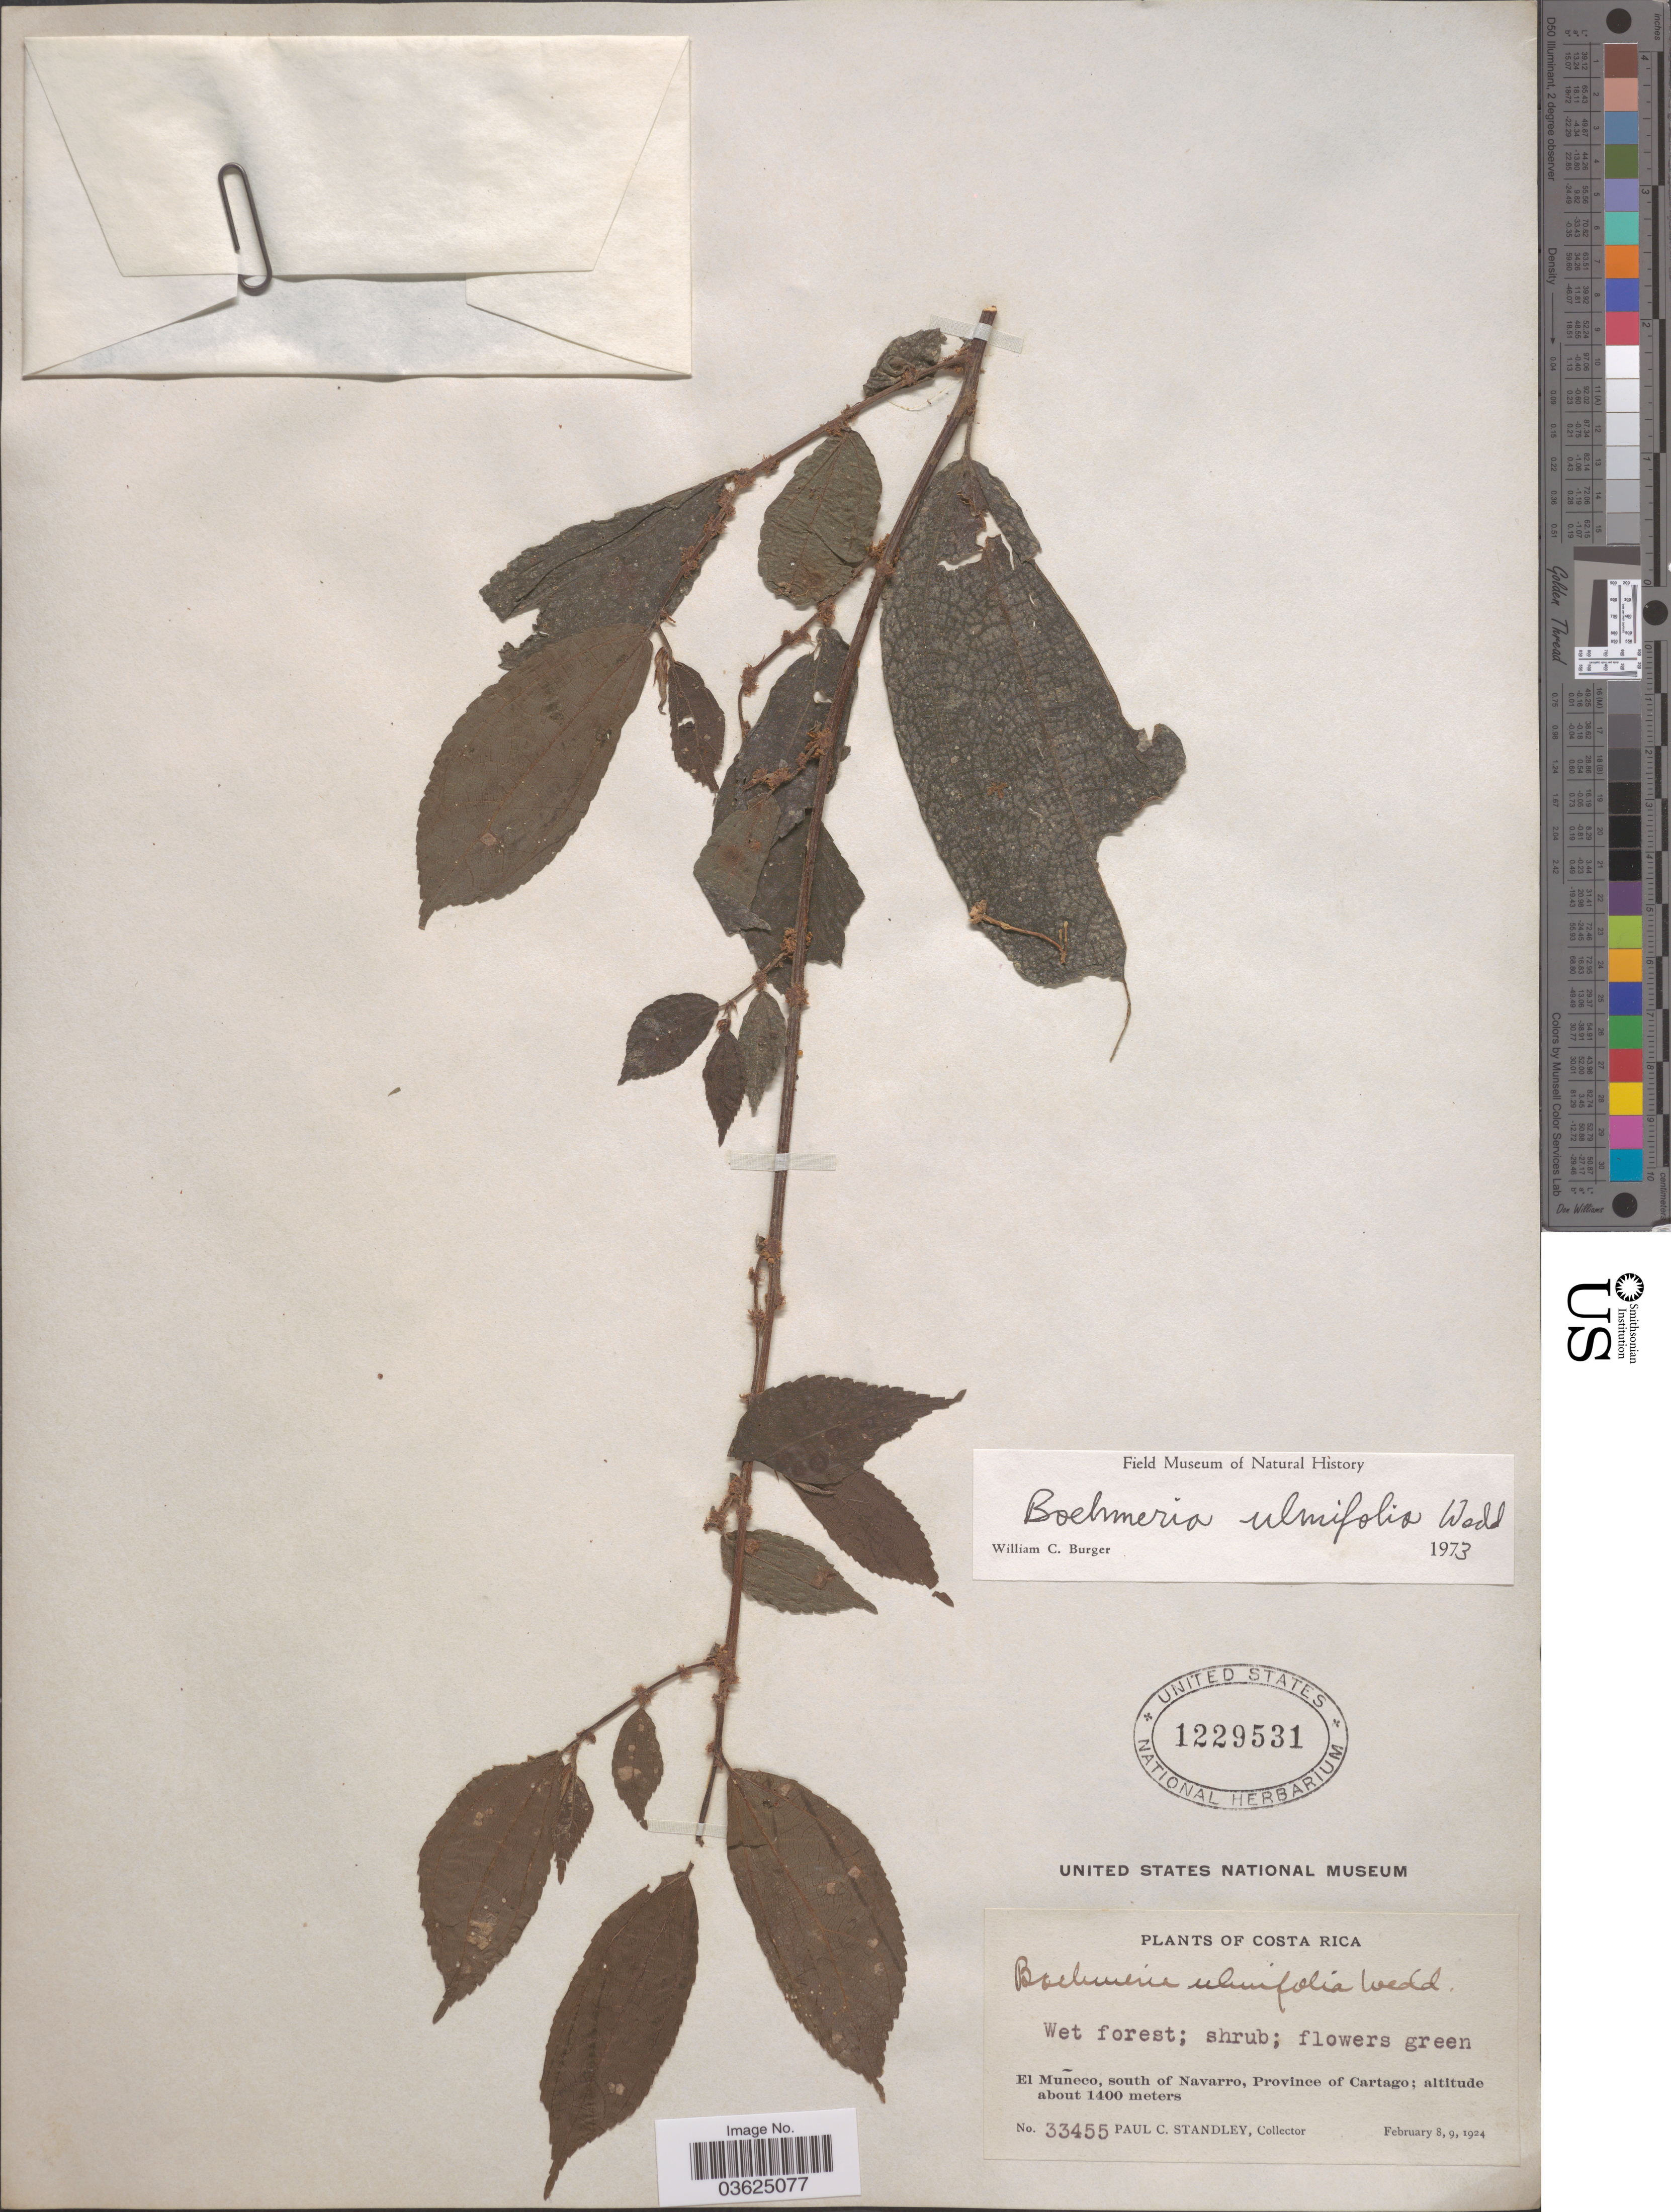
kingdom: Plantae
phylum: Tracheophyta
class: Magnoliopsida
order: Rosales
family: Urticaceae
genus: Boehmeria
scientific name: Boehmeria ulmifolia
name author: Wedd.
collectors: P. C. Standley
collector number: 33455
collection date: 1924-02-08/1924-02-09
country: Costa Rica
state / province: Cartago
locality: El Muñeco, south of navarro.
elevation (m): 1400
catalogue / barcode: US 1229531